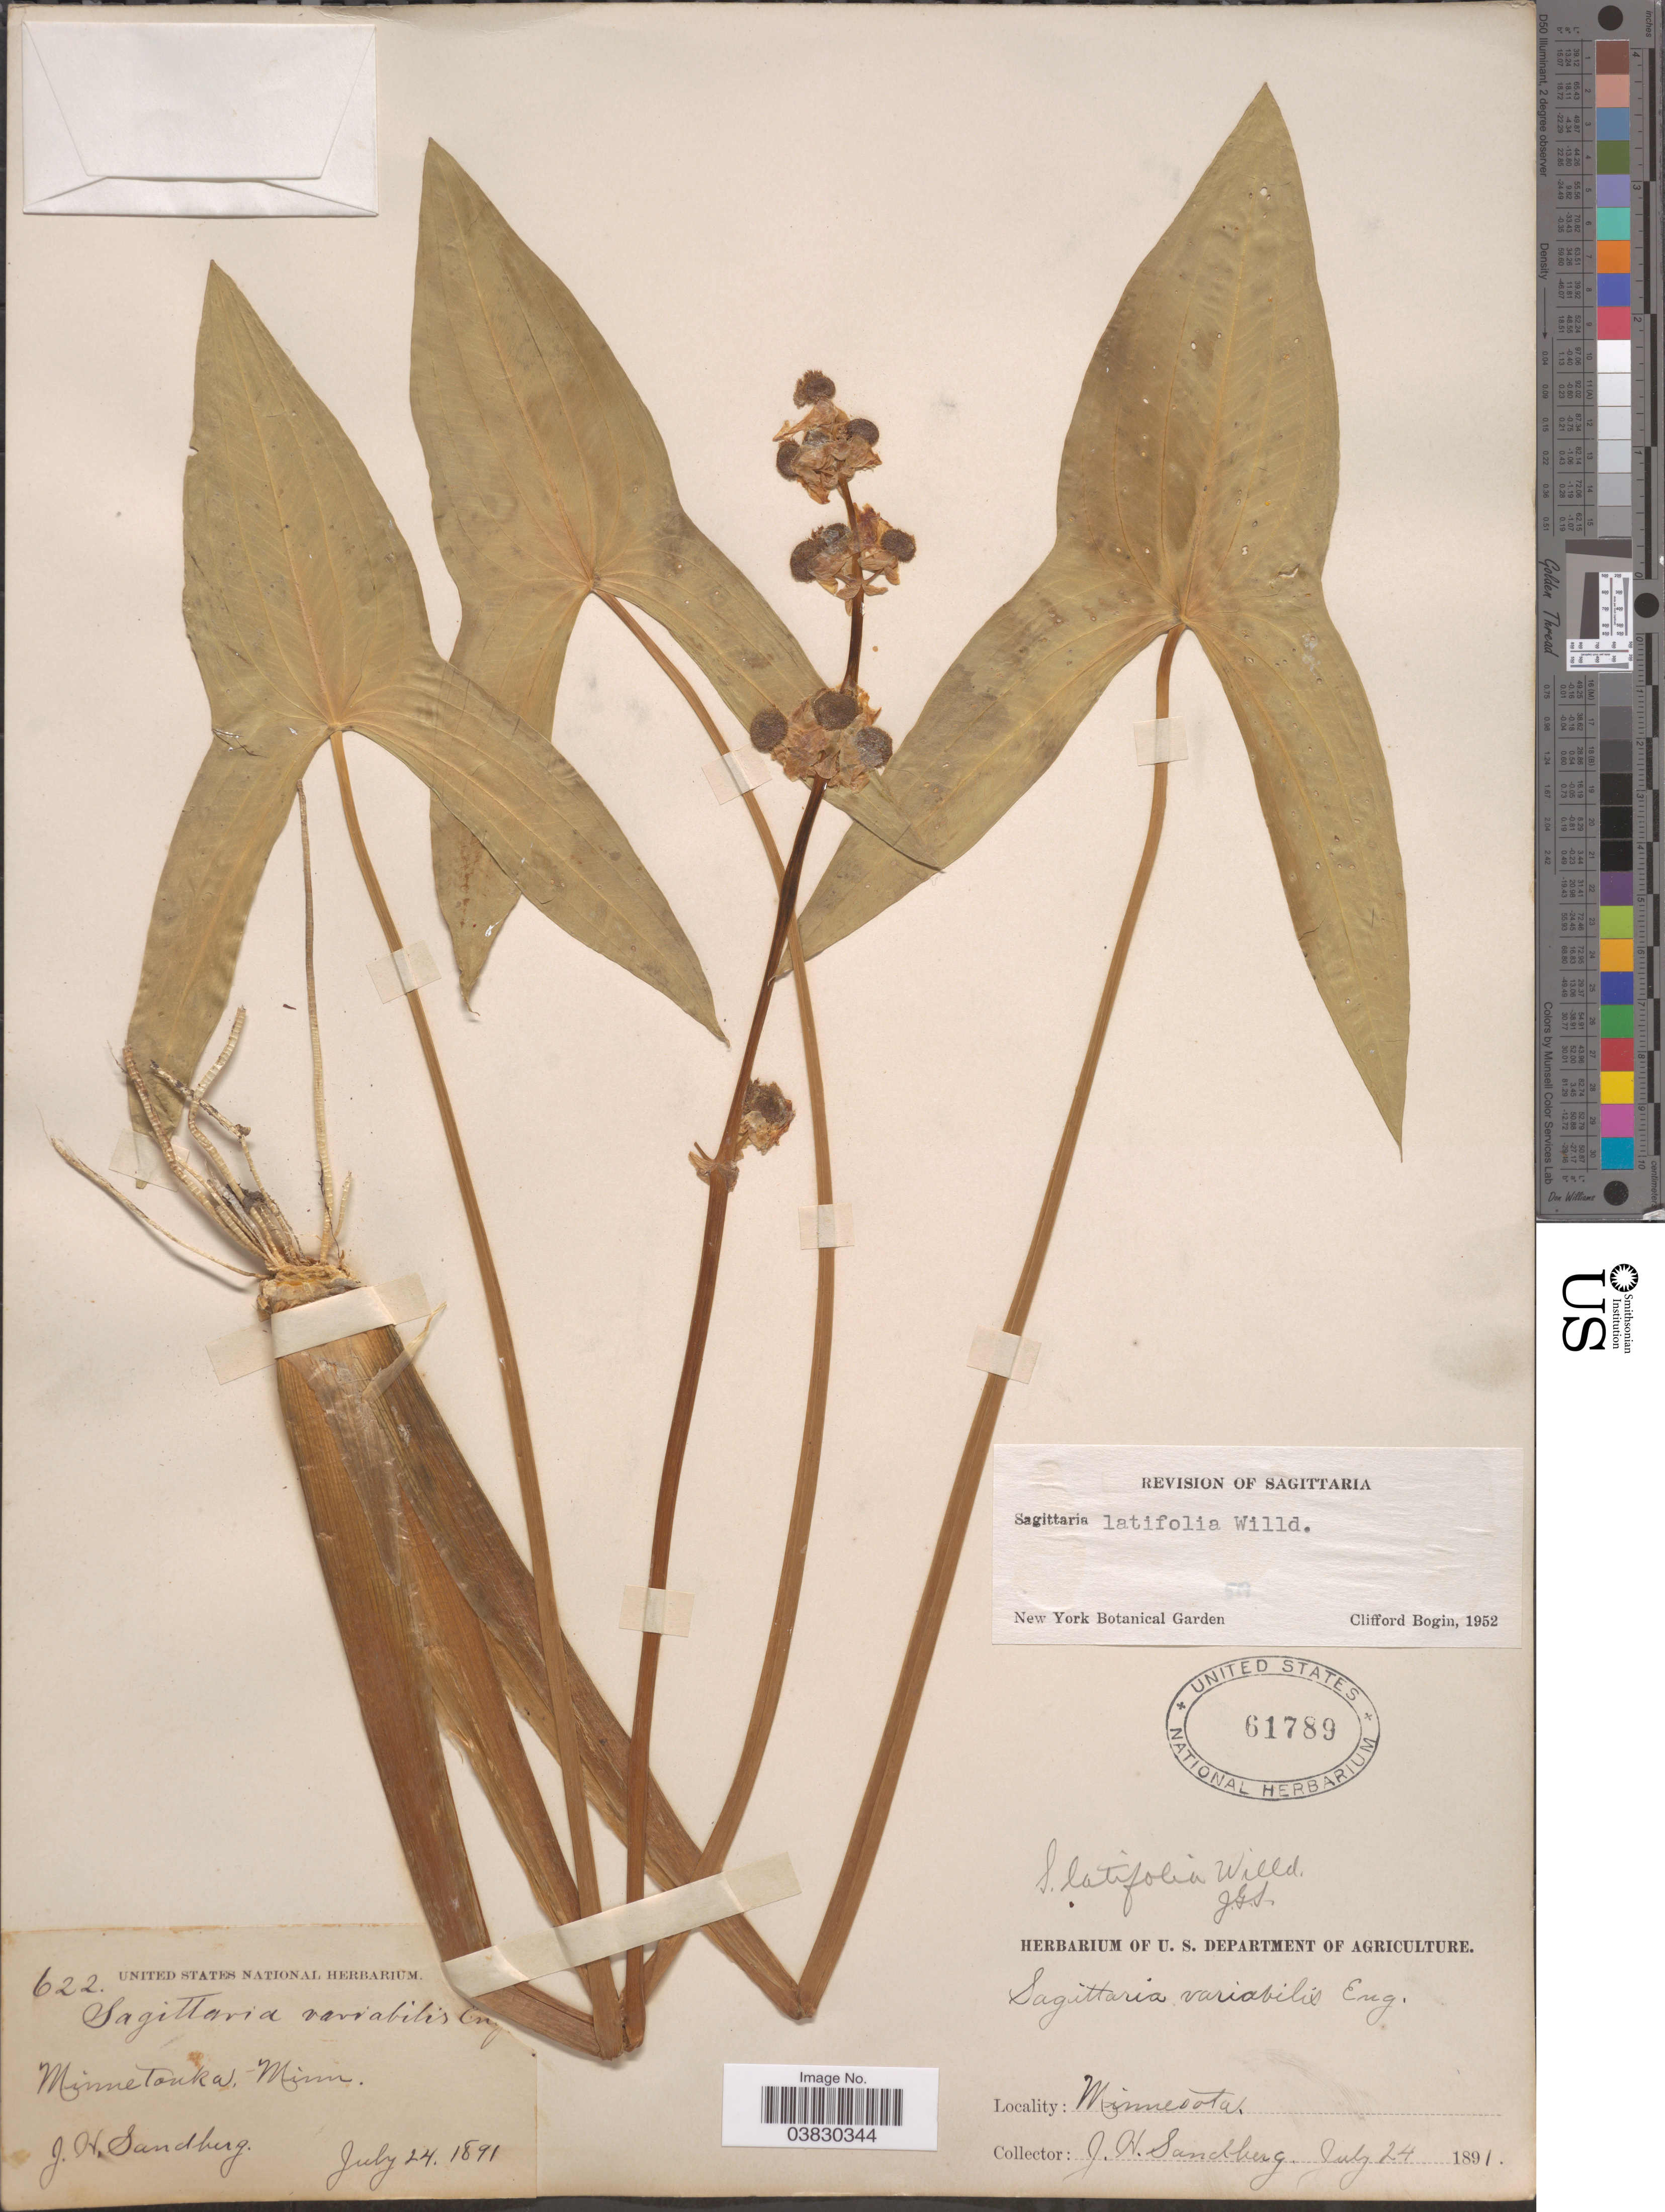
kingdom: Plantae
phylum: Tracheophyta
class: Liliopsida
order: Alismatales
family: Alismataceae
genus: Sagittaria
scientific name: Sagittaria latifolia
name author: Willd.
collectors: J. Sandburg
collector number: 622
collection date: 1891-07-24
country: United States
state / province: Minnesota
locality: Minnetonka.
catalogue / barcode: US 61789